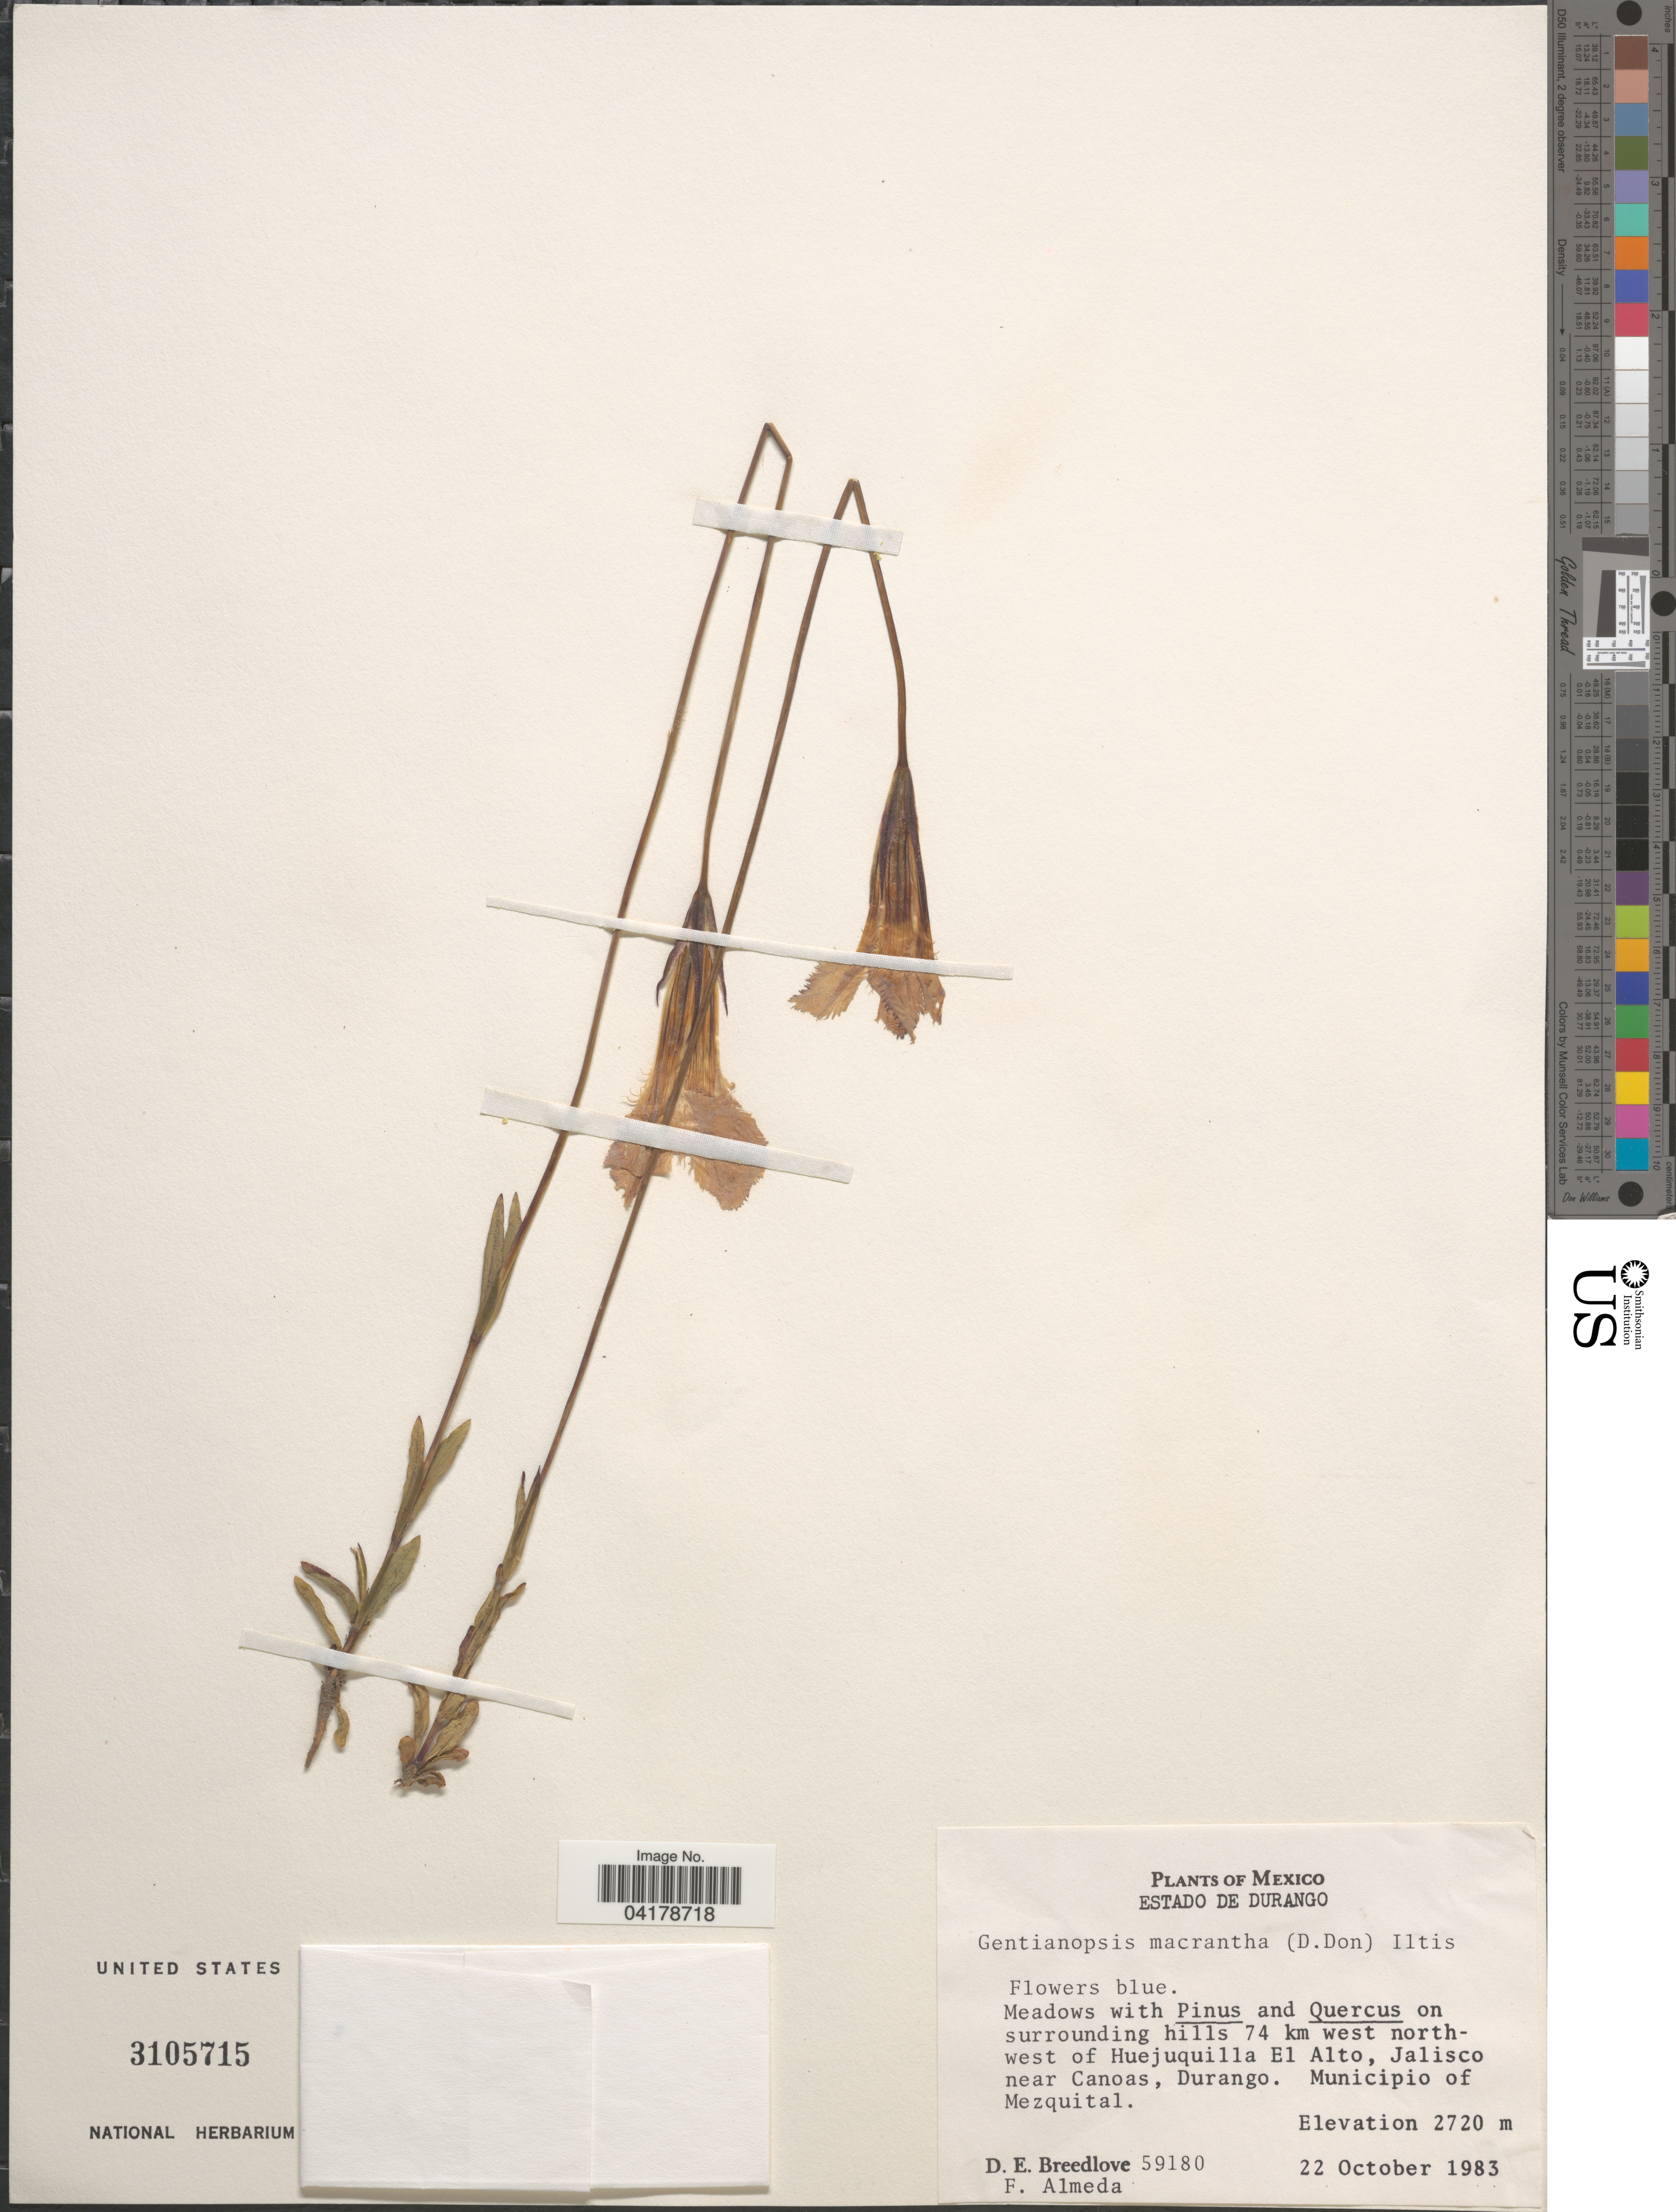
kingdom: Plantae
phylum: Tracheophyta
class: Magnoliopsida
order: Gentianales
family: Gentianaceae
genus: Gentianopsis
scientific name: Gentianopsis macrantha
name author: (D. Don) Iltis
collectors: D. E. Breedlove & F. Almeda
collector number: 59180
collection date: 1983-10-22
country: Mexico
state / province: Durango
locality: Surrounding hills 74 km west north-west of Huejuquilla El Alto, Jalisco near Canoas. Municipio of Mezquital.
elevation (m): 2720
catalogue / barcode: US 3105715